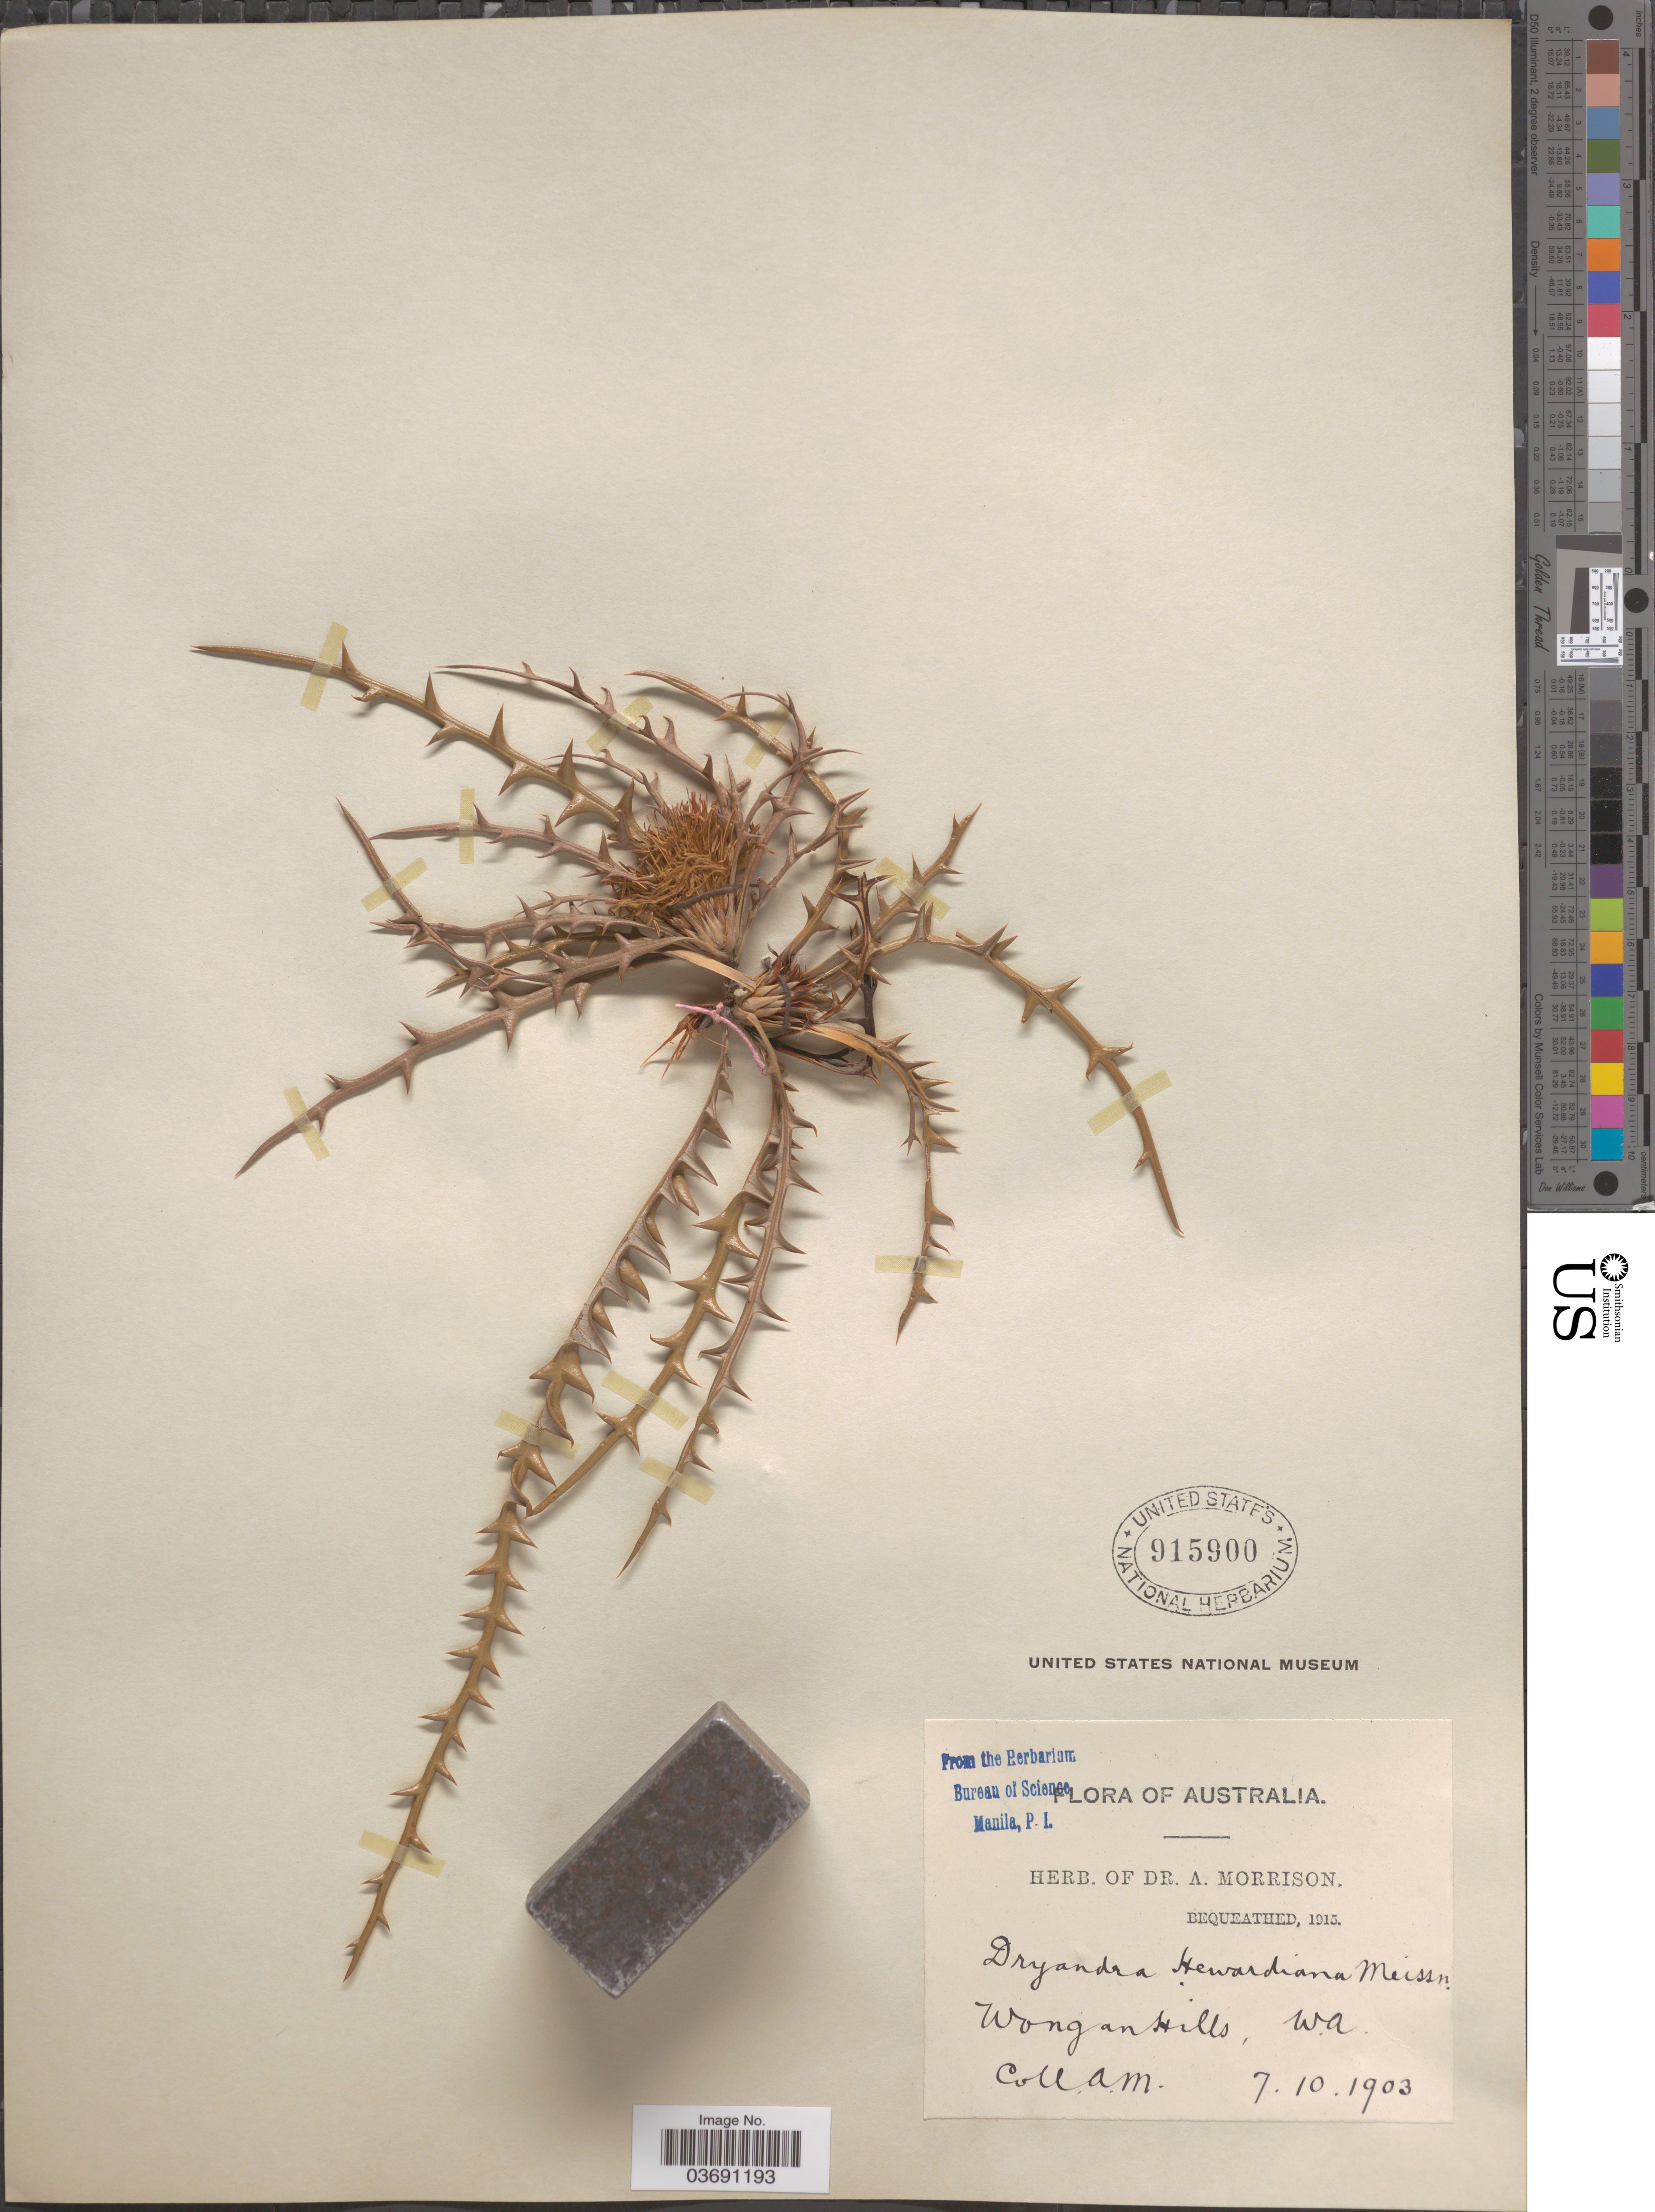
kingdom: Plantae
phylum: Tracheophyta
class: Magnoliopsida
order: Proteales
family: Proteaceae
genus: Dryandra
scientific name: Dryandra hewardiana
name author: Meisn.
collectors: A. Morrison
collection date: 1903-10-07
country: Australia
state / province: Western Australia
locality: Wong an Hills.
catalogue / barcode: US 915900